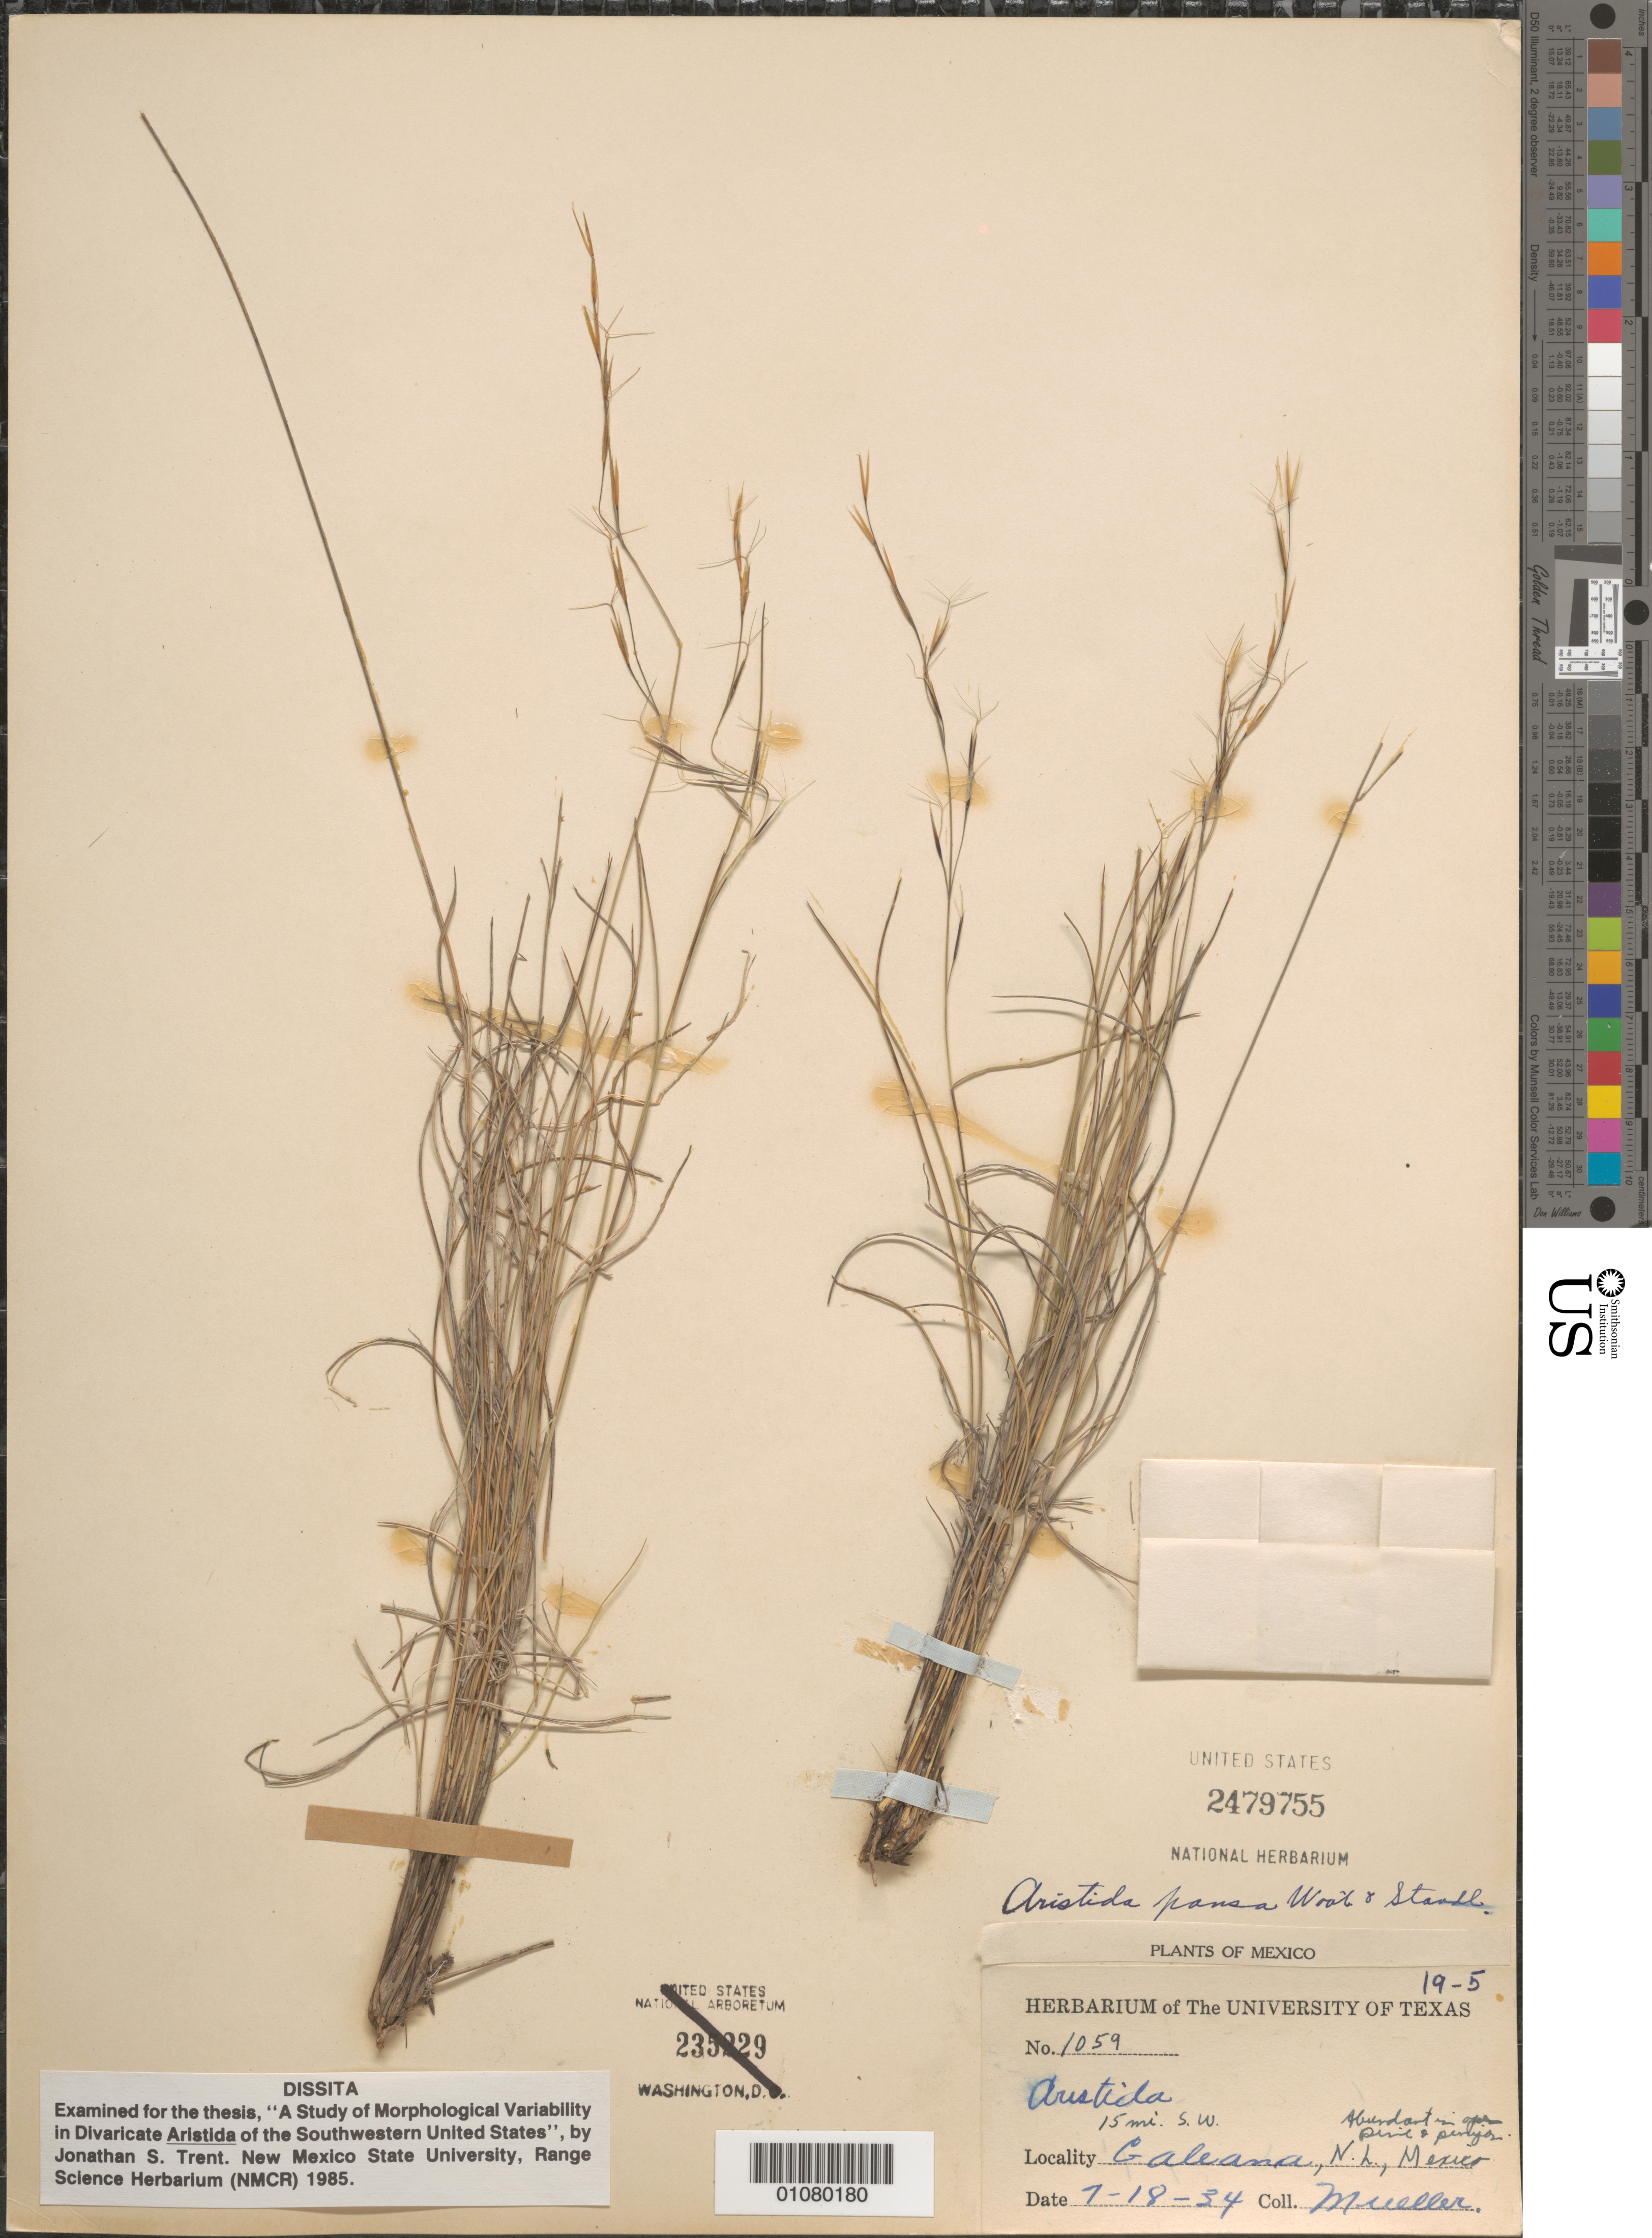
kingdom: Plantae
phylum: Tracheophyta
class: Liliopsida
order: Poales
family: Poaceae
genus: Aristida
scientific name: Aristida pansa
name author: Wooton & Standl.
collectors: C. H. Mueller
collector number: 1059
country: Mexico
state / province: Nuevo León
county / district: Galeana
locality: SW of Galeana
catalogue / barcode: US 2479755